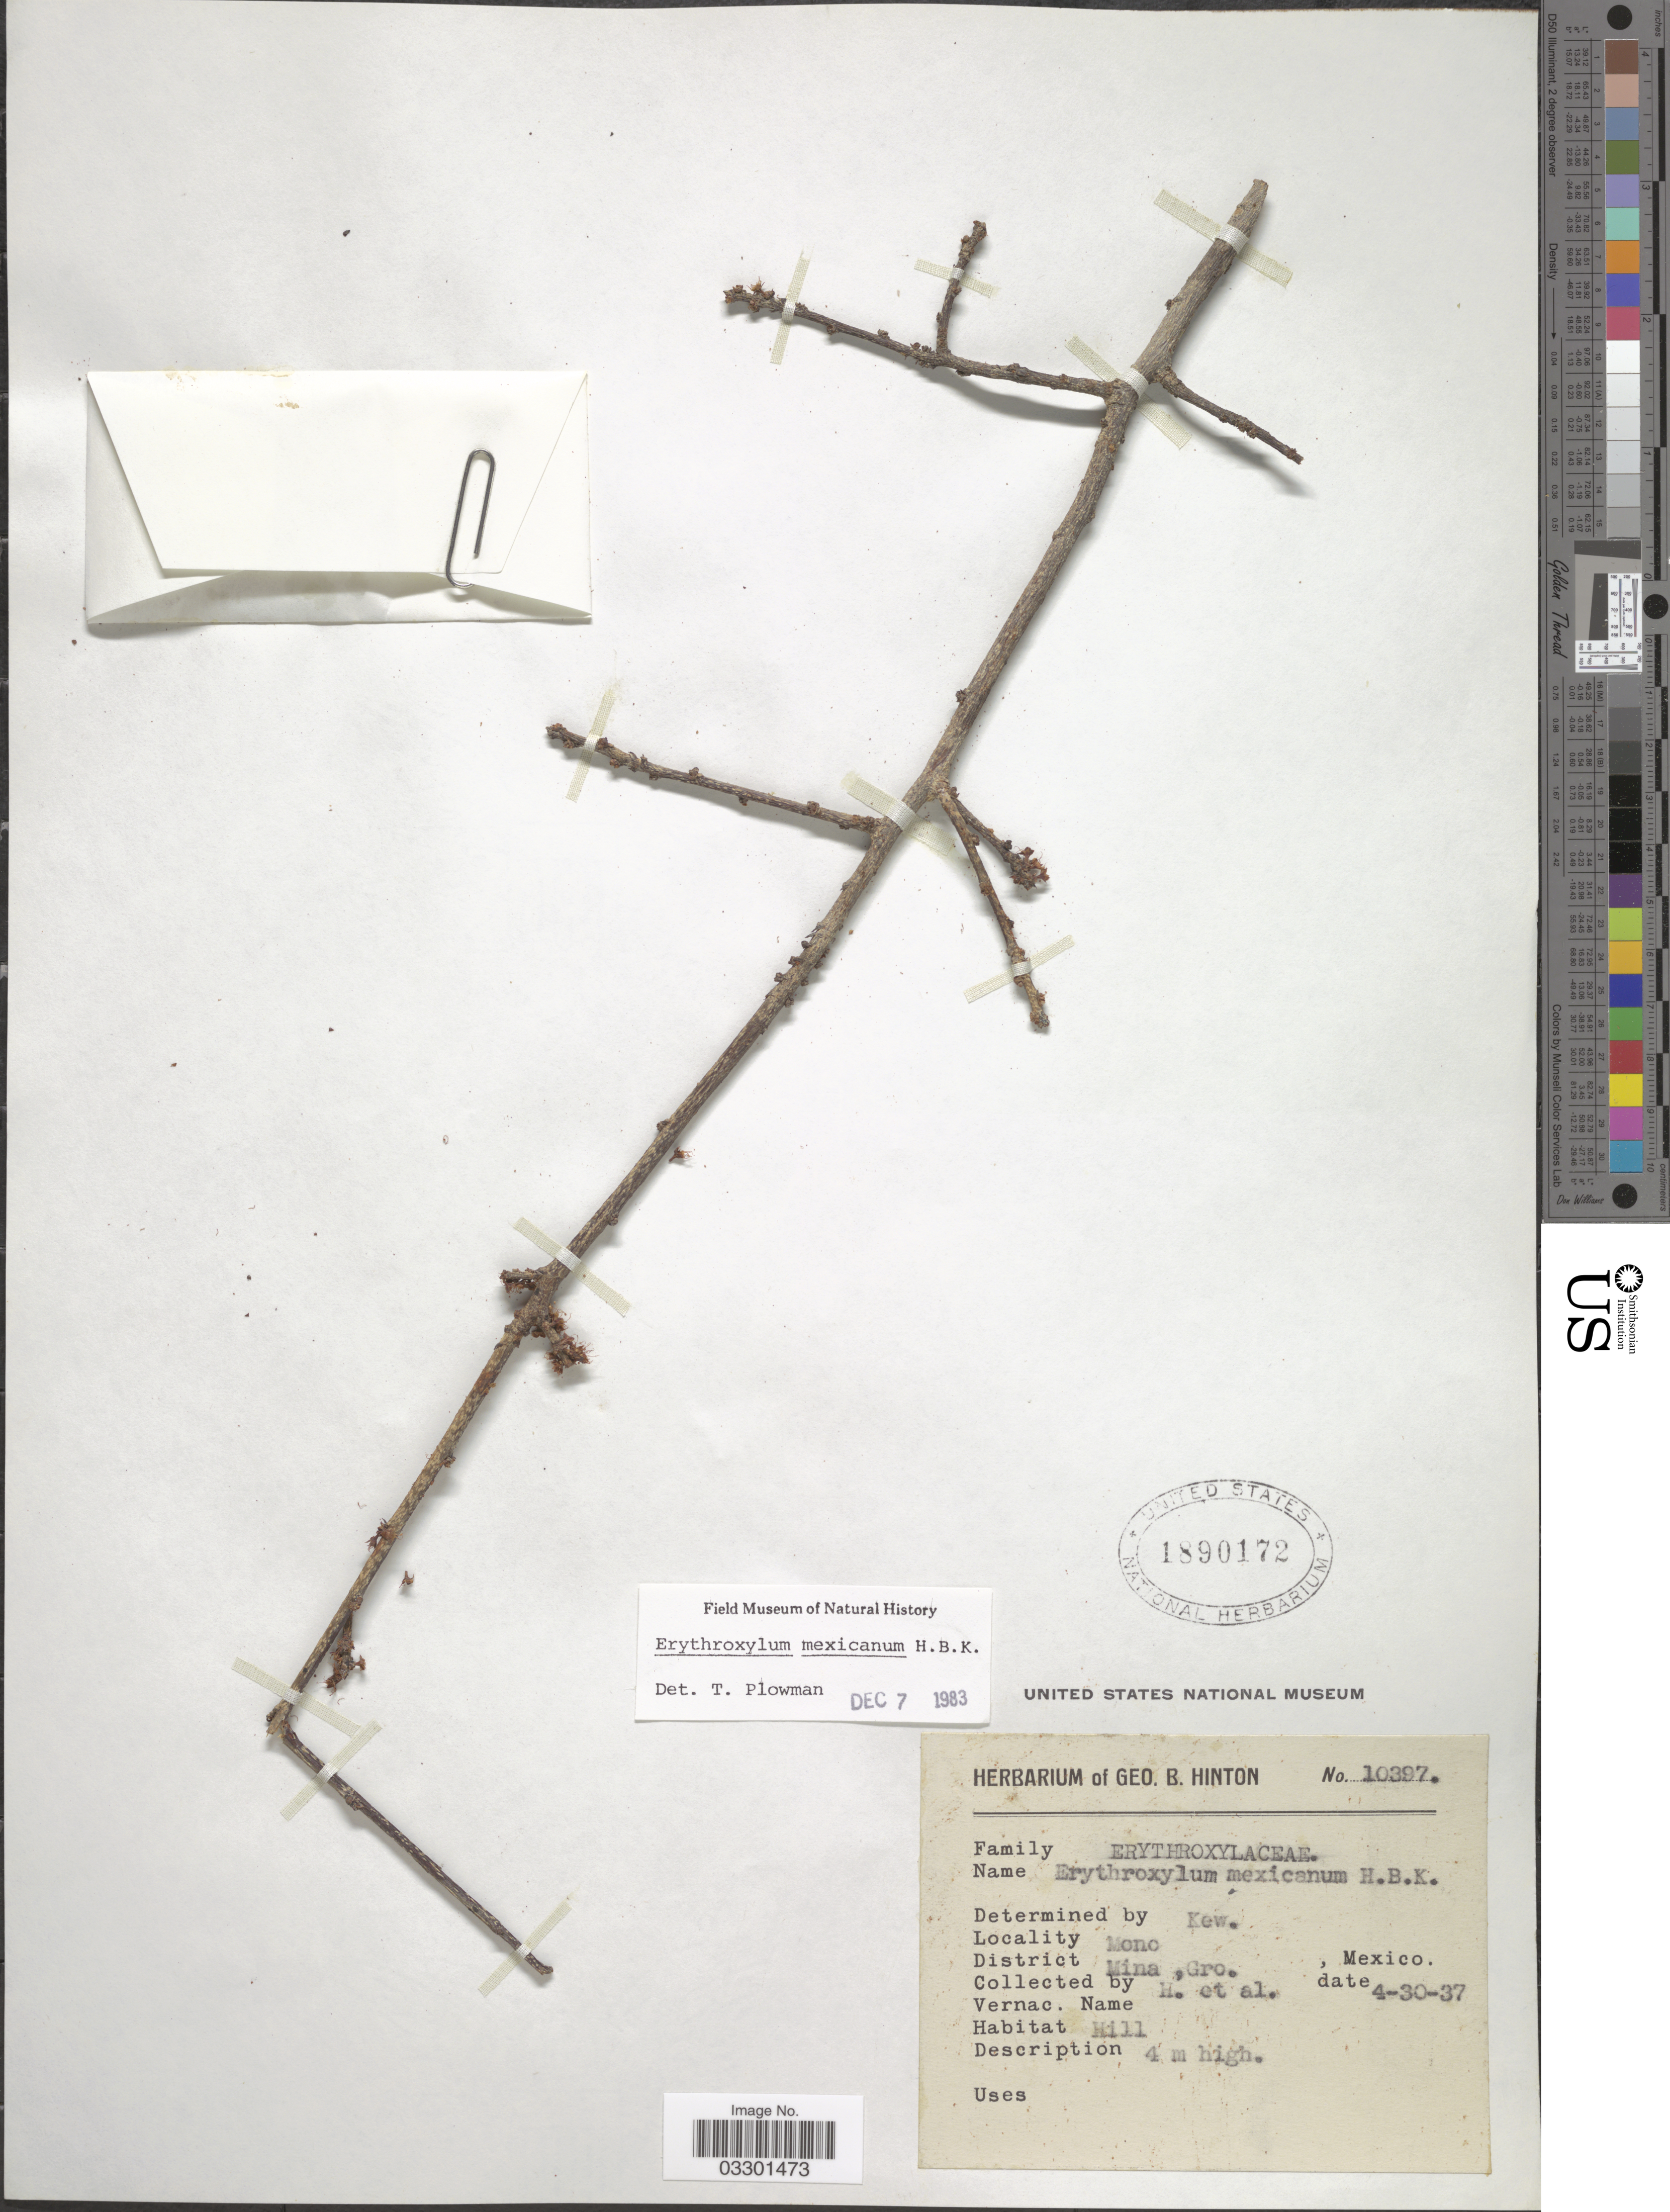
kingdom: Plantae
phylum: Tracheophyta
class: Magnoliopsida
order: Malpighiales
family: Erythroxylaceae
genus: Erythroxylum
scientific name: Erythroxylum mexicanum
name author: Kunth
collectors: G. B. Hinton & et al.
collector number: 10397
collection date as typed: Transcribed d/m/y: 30/4/37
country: Mexico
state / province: Guerrero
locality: Mono. District Mina.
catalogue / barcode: US 1890172